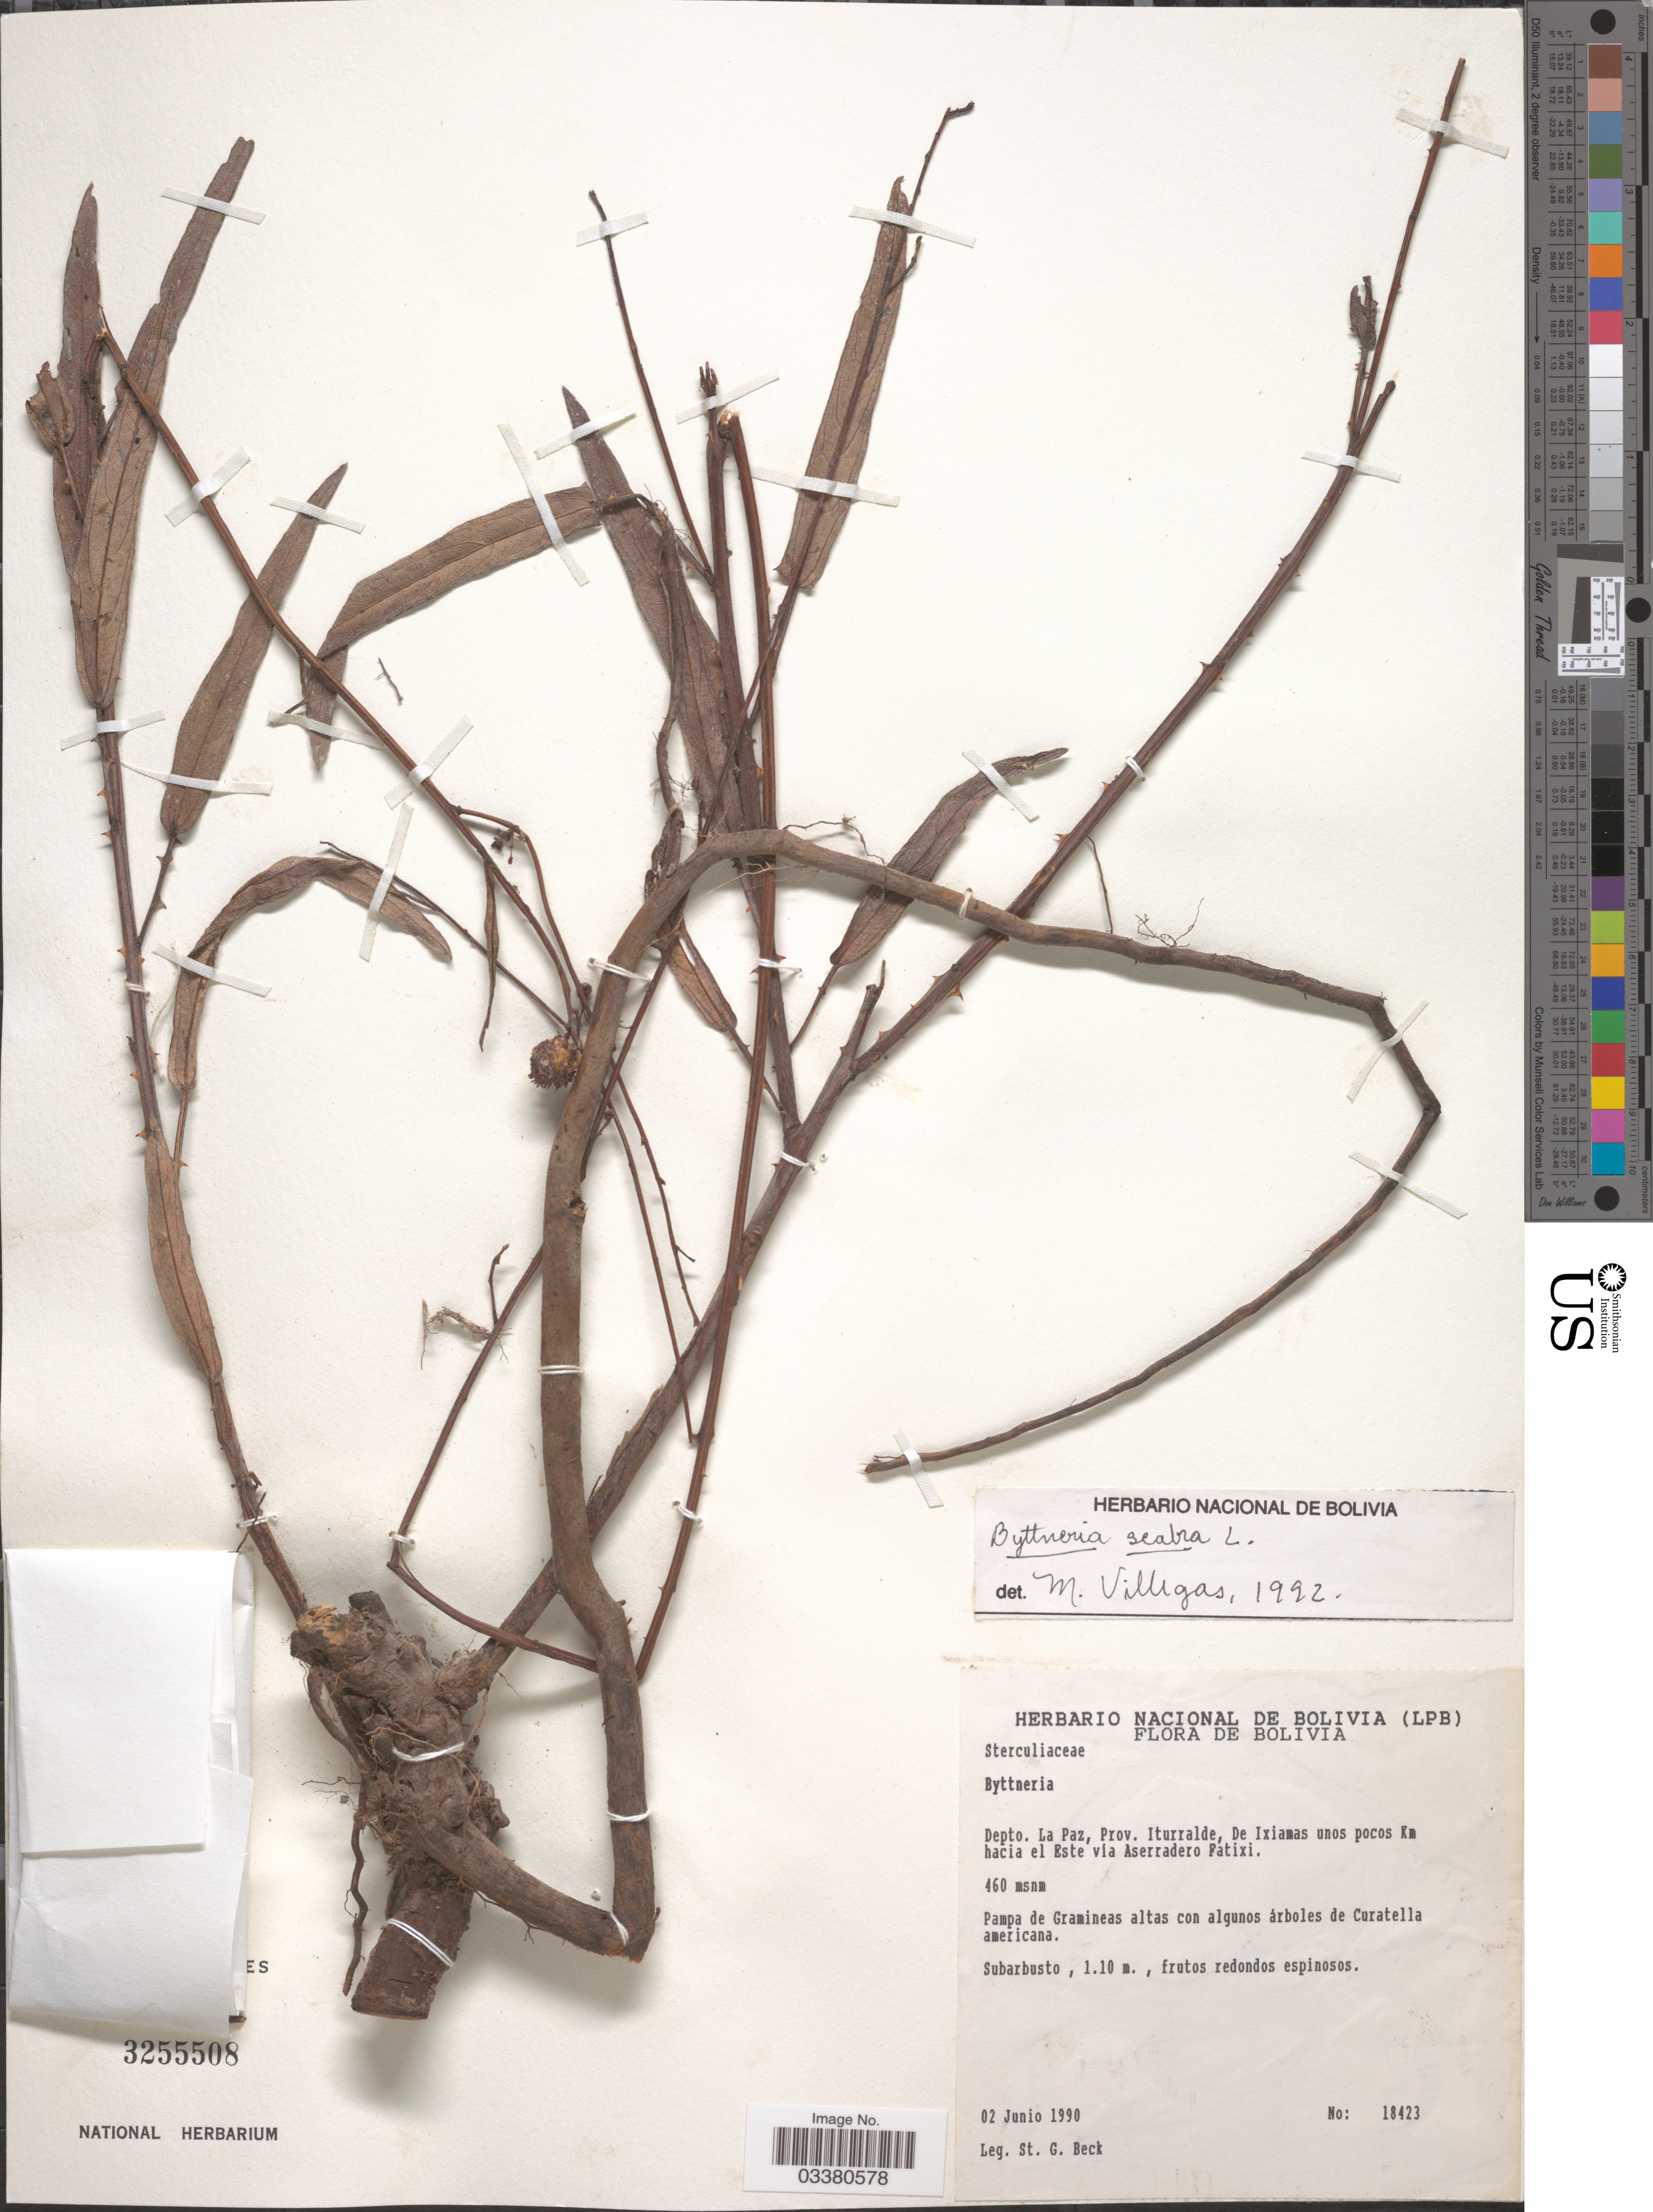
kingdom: Plantae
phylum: Tracheophyta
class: Magnoliopsida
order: Malvales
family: Malvaceae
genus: Byttneria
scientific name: Byttneria scabra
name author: L.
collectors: S. G. Beck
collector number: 18423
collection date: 1990-06-02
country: Bolivia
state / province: La Paz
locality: Depto. La Paz, Prov. Iturralde, De Ixiamas unos pocos Km hacia el Este vía Aserradero Fatixi.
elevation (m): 460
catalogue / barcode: US 3255508